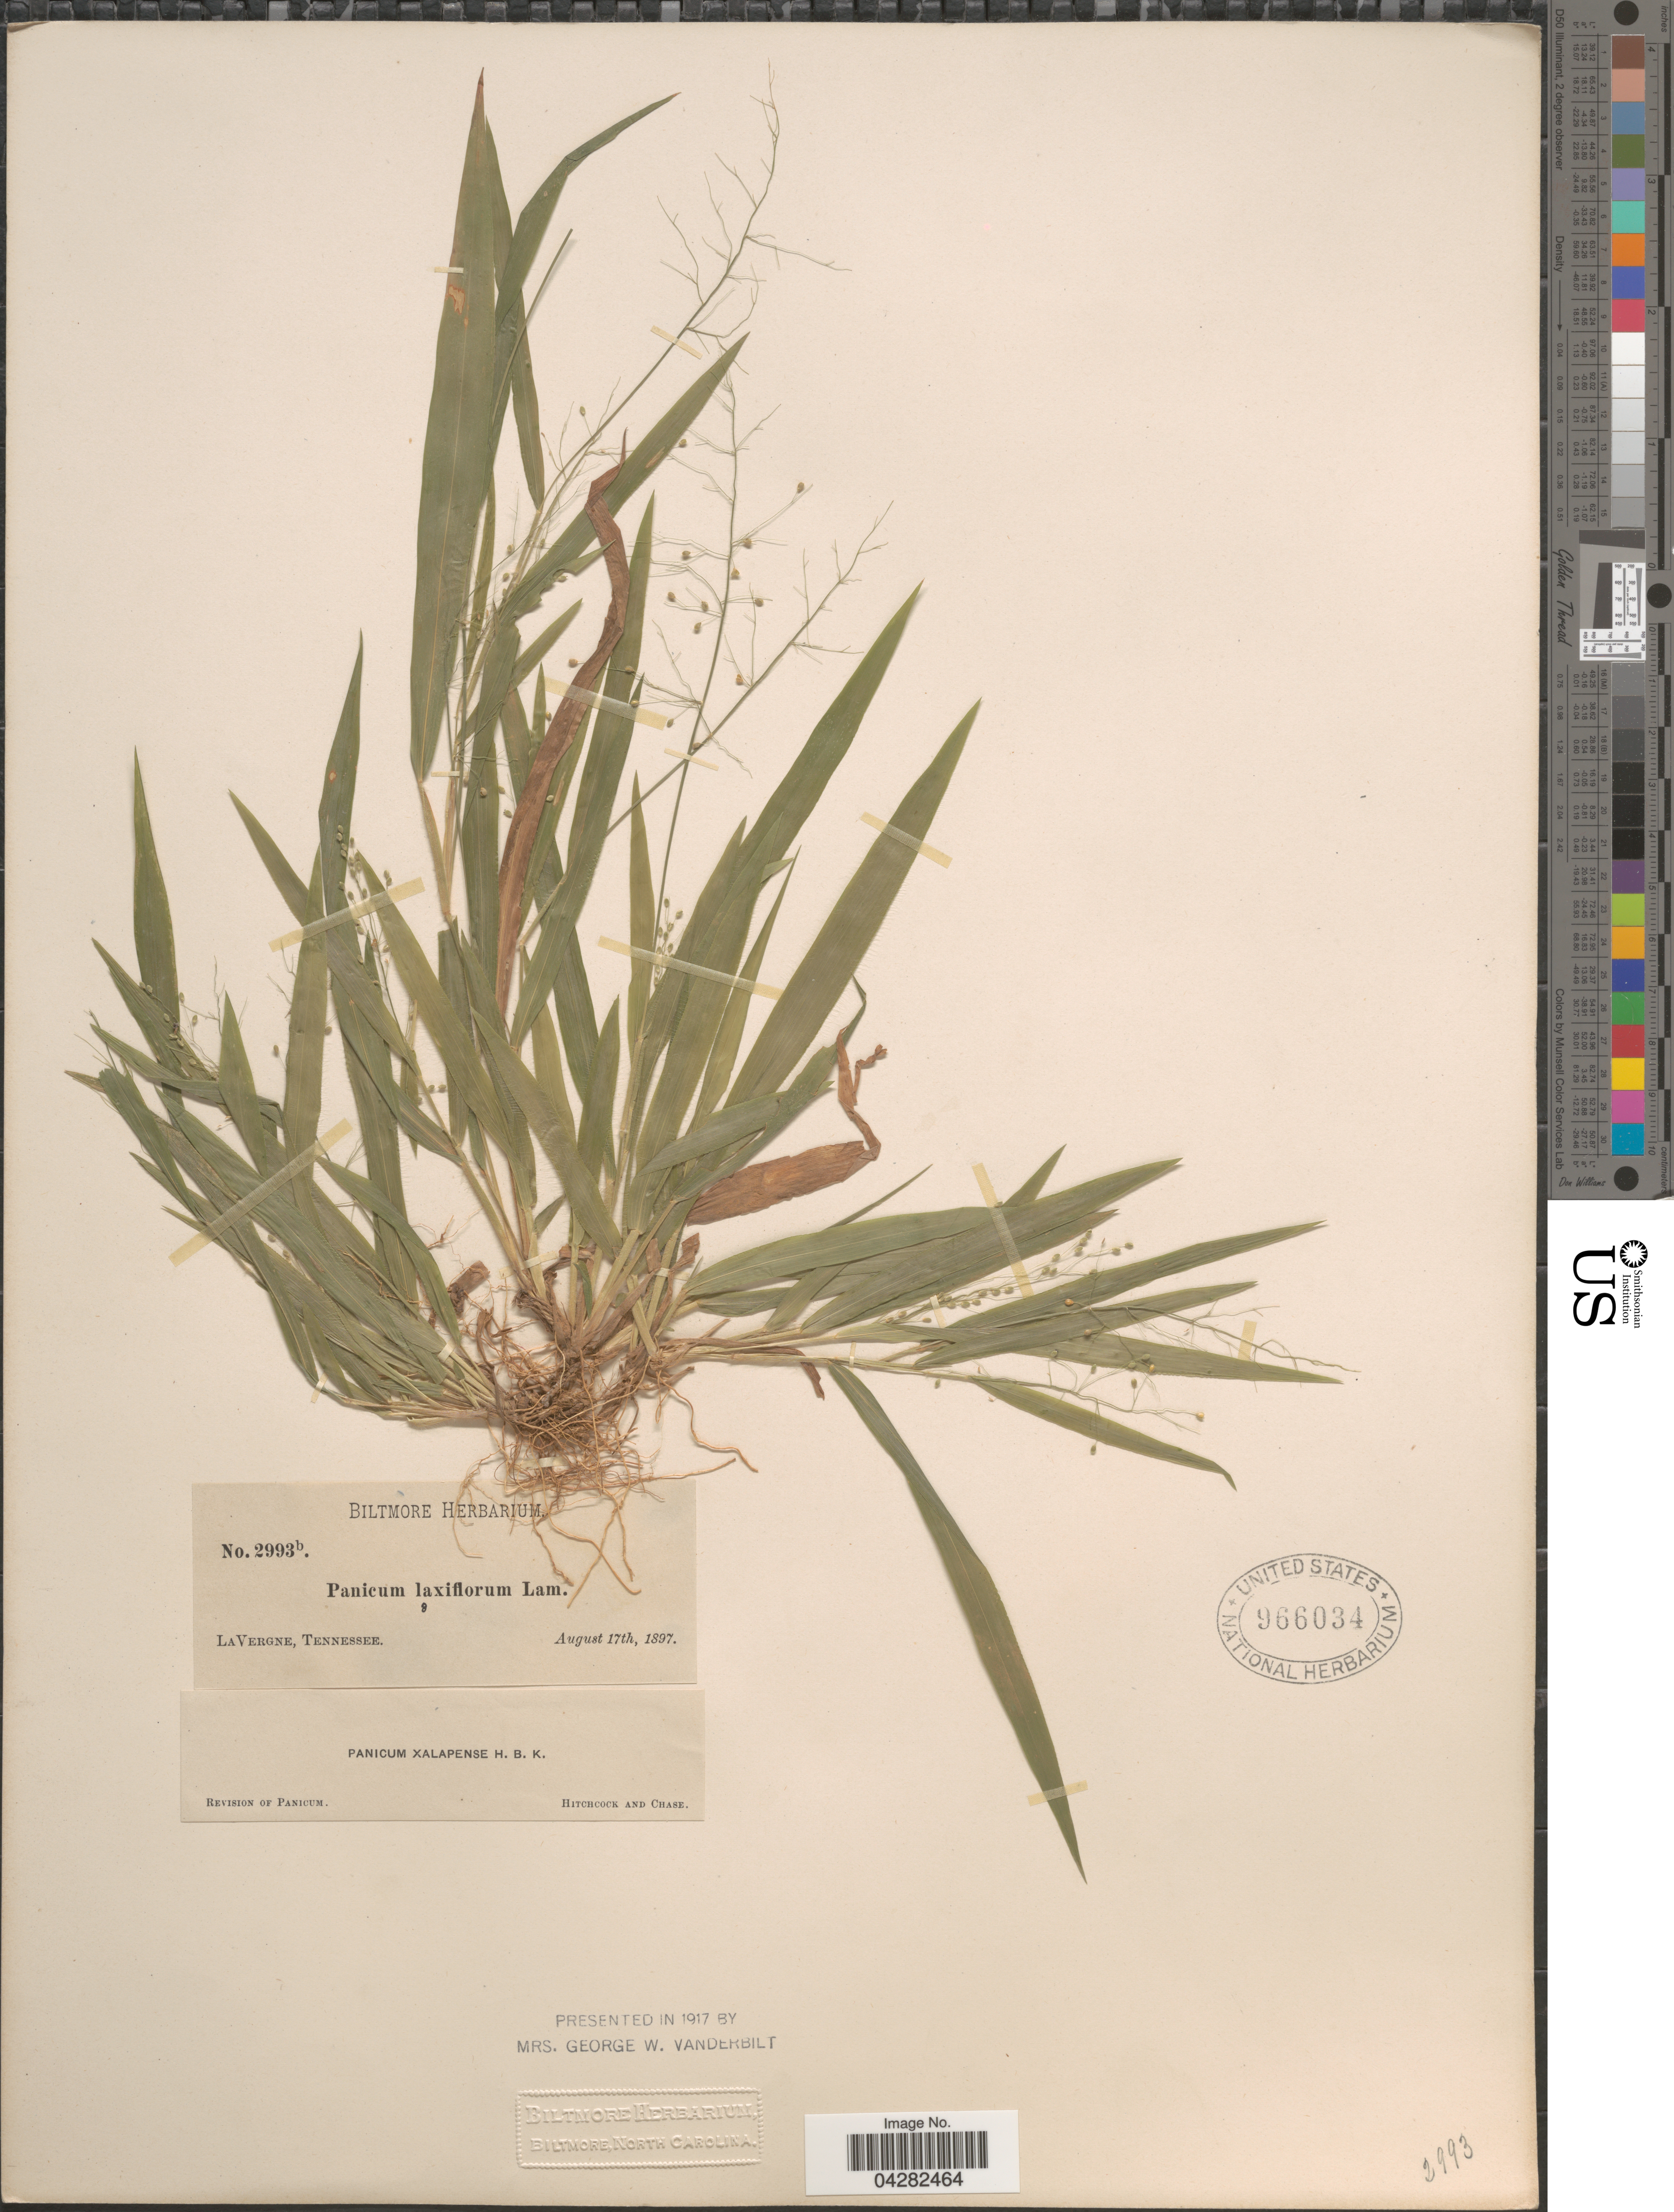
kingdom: Plantae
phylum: Tracheophyta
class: Liliopsida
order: Poales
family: Poaceae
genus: Dichanthelium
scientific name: Dichanthelium laxiflorum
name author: (Lam.) Gould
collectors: ex herb. Biltmore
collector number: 2993b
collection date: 1897-08-17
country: United States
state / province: Tennessee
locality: La Vergne.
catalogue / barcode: US 966034